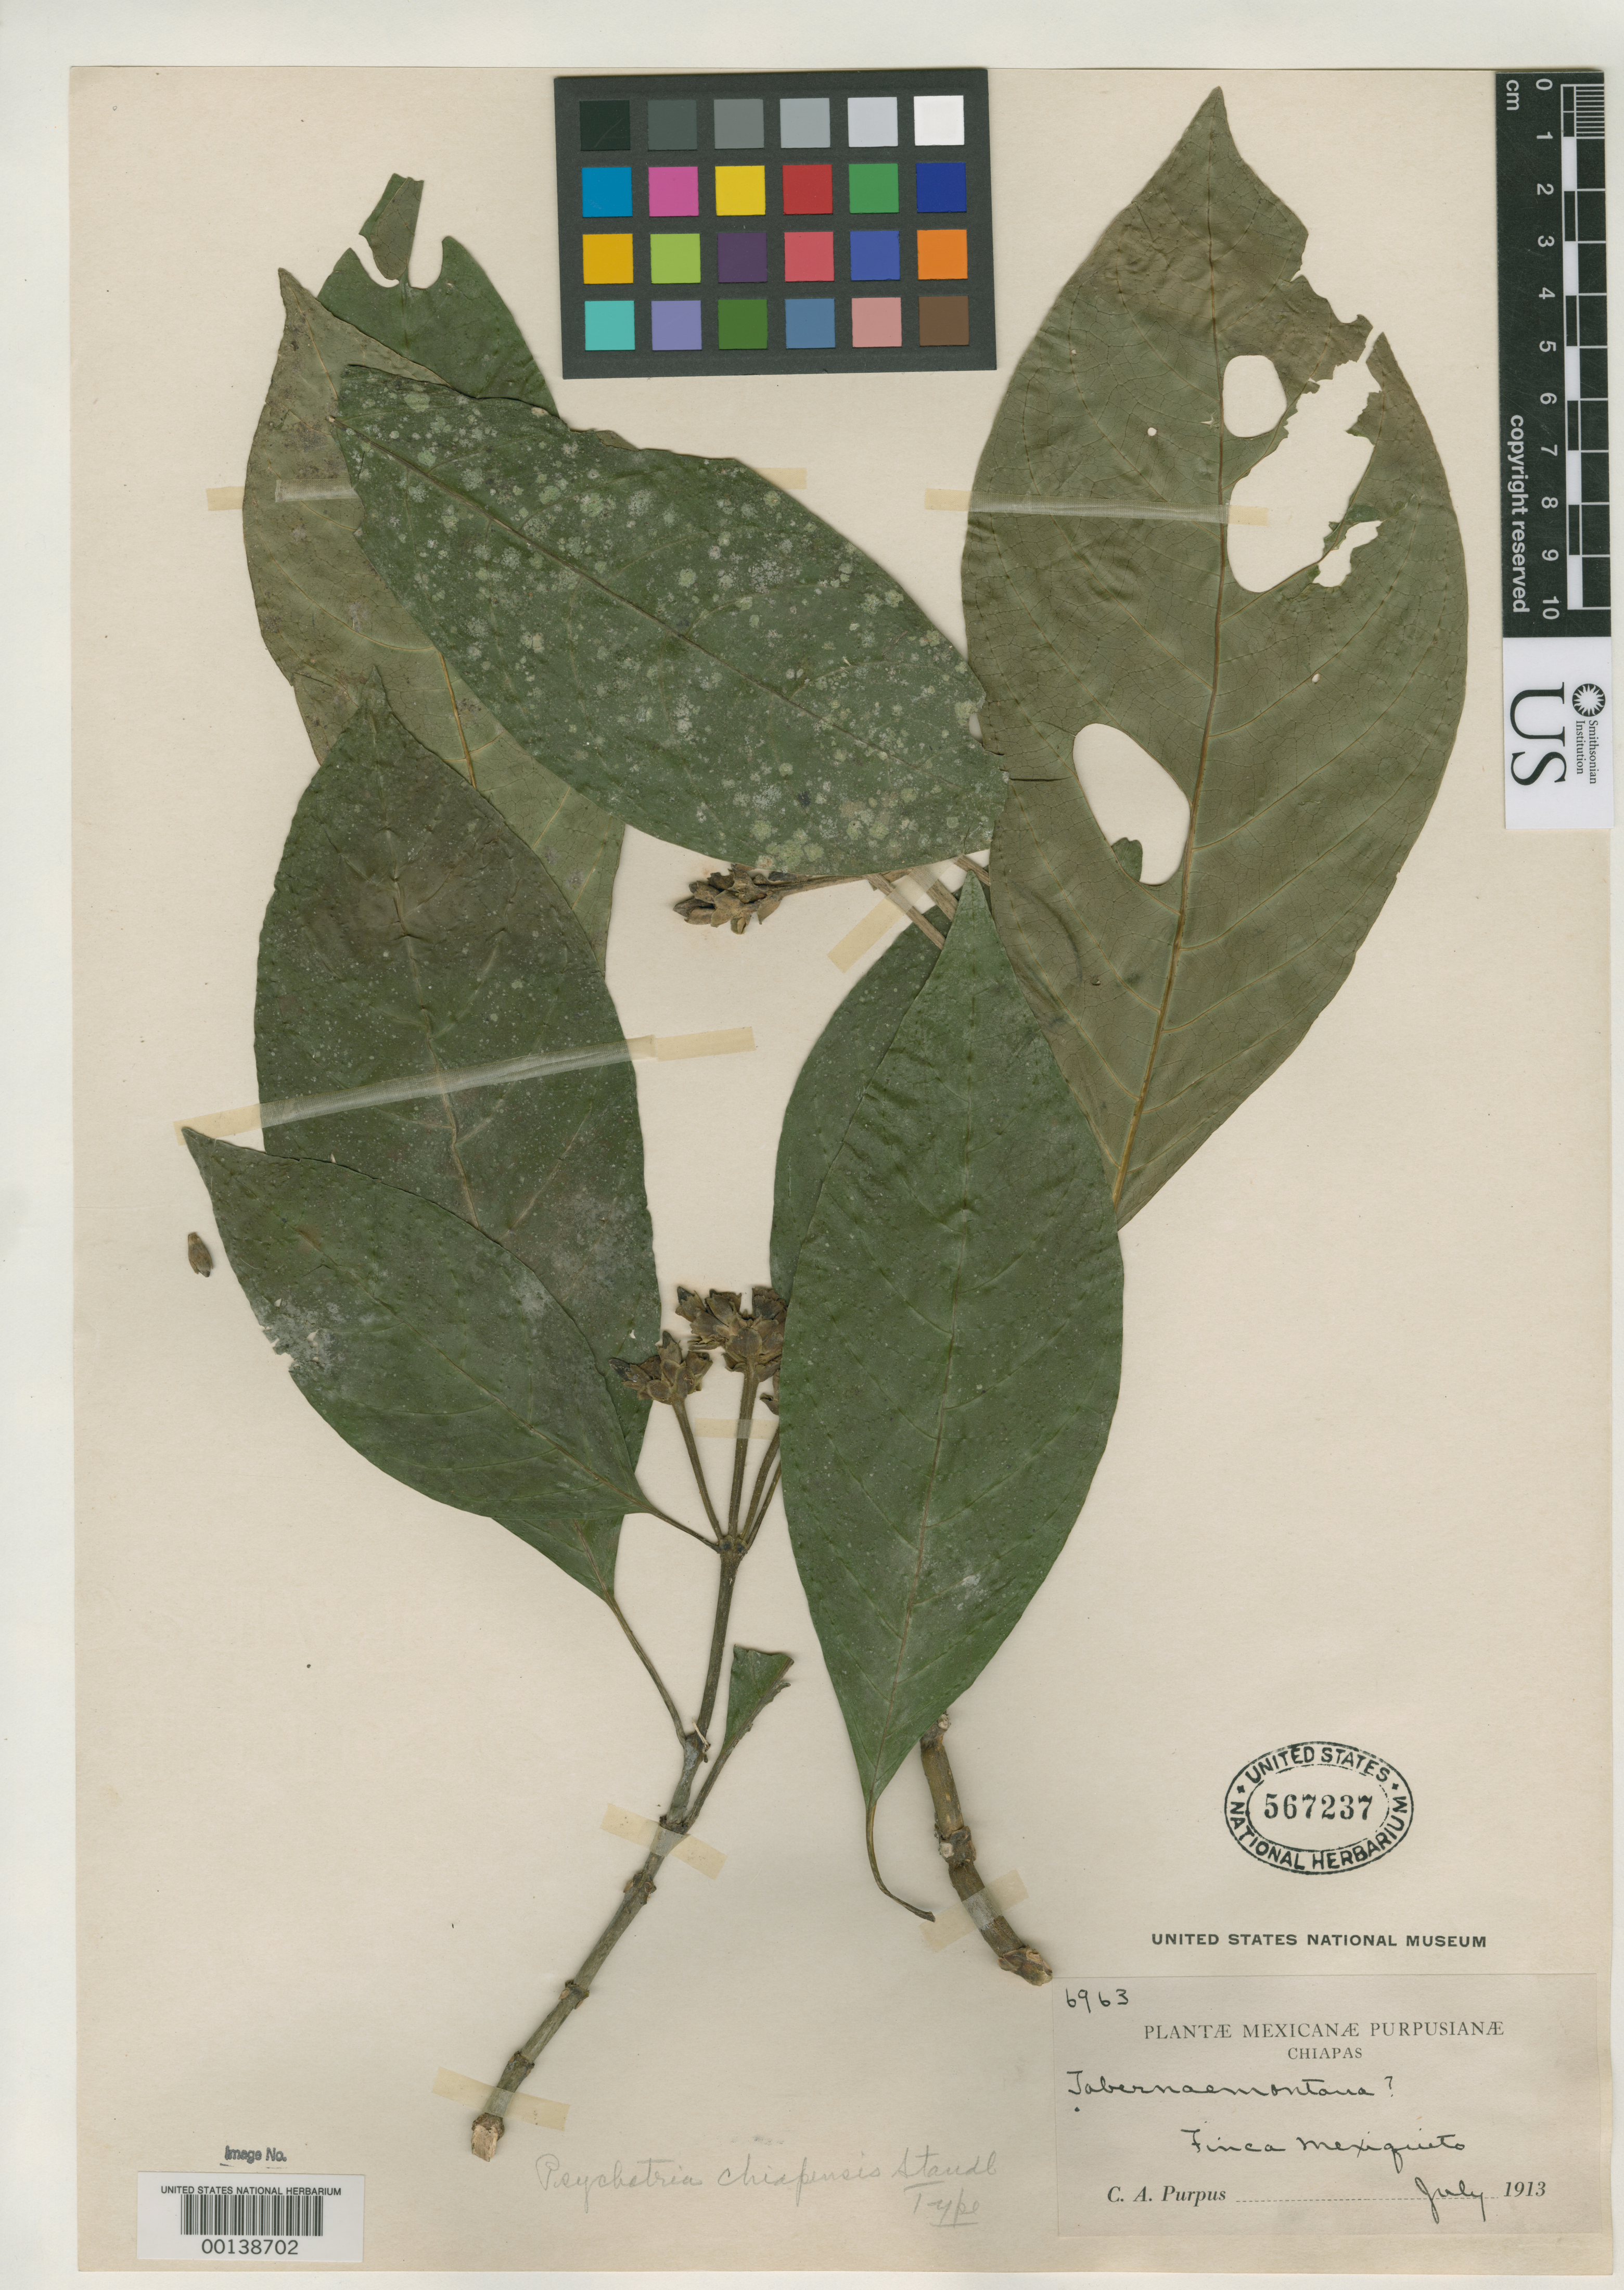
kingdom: Plantae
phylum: Tracheophyta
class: Magnoliopsida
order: Gentianales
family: Rubiaceae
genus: Psychotria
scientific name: Psychotria chiapensis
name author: Standl.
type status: Holotype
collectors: C. A. Purpus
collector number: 6963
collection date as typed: Jul 1913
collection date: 1913-07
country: Mexico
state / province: Chiapas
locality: Finca Mexiquito.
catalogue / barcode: US 567237